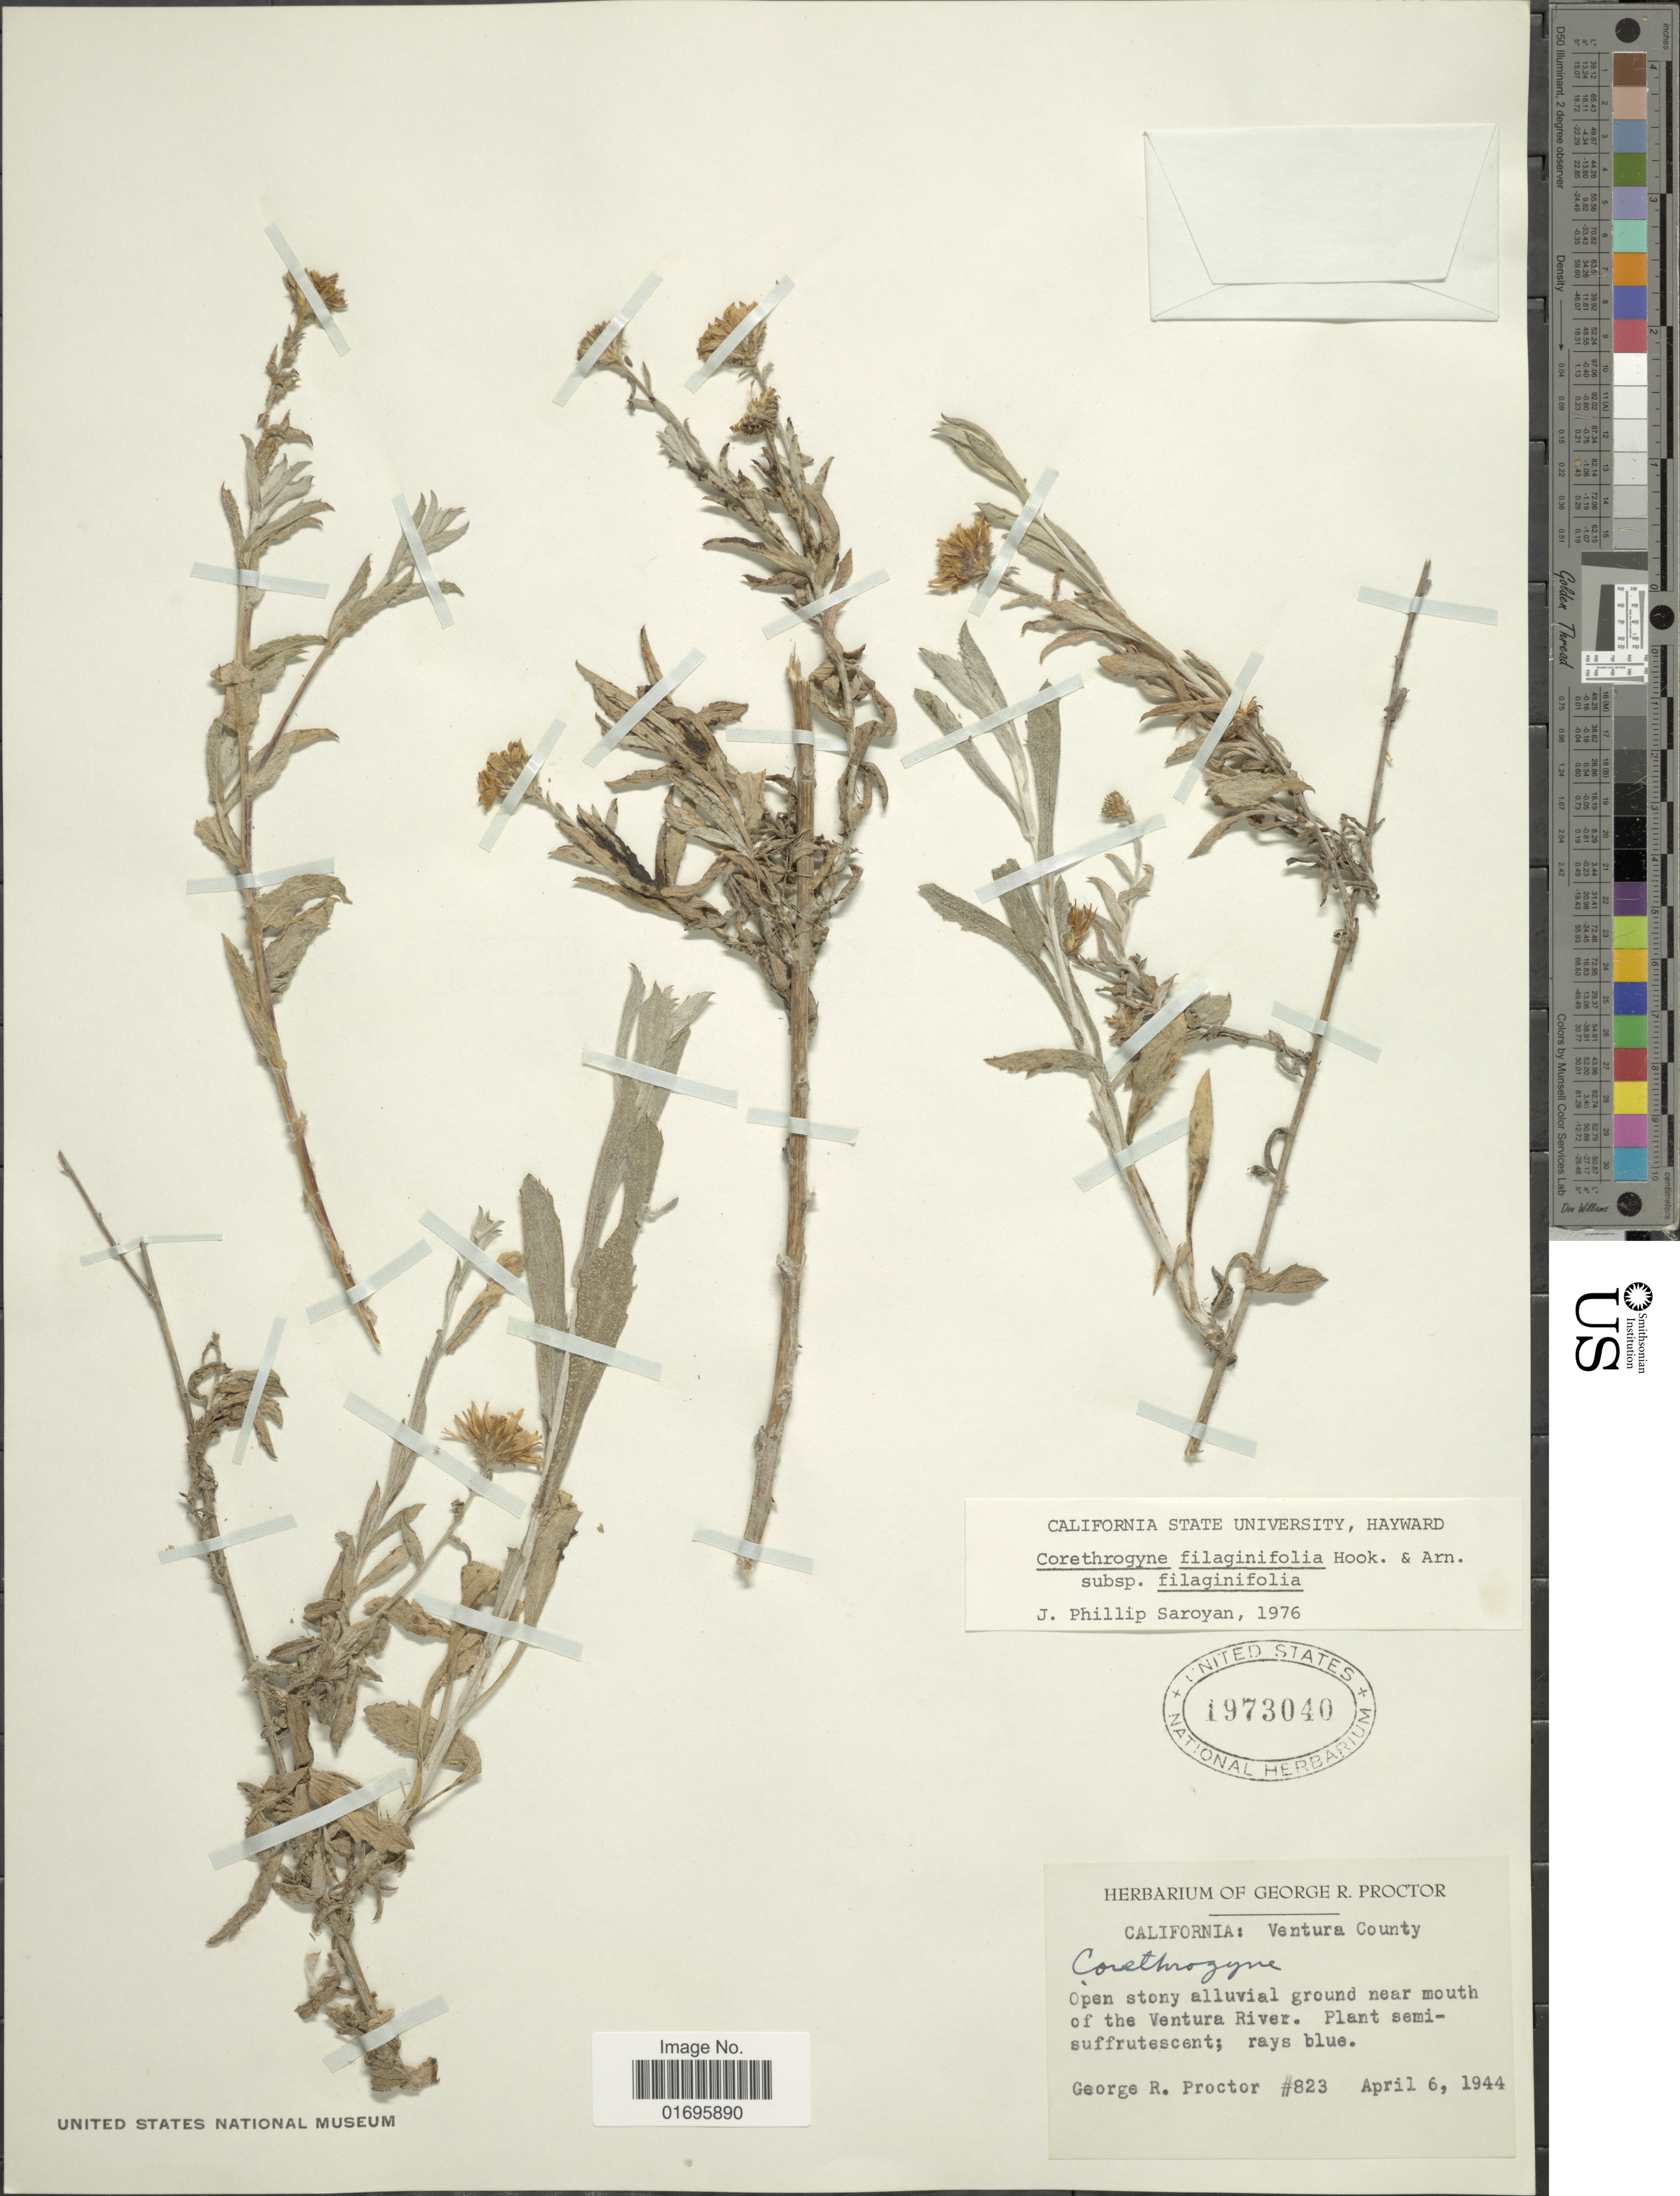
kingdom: Plantae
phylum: Tracheophyta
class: Magnoliopsida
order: Asterales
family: Asteraceae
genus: Corethrogyne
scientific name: Corethrogyne filaginifolia var. filaginifolia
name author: (Hook.) Nutt.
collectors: G. R. Proctor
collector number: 823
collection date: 1944-04-06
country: United States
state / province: California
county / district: Ventura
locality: California: Ventura County. Open stony alluvial ground near mouth of the Ventura River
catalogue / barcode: US 1973040